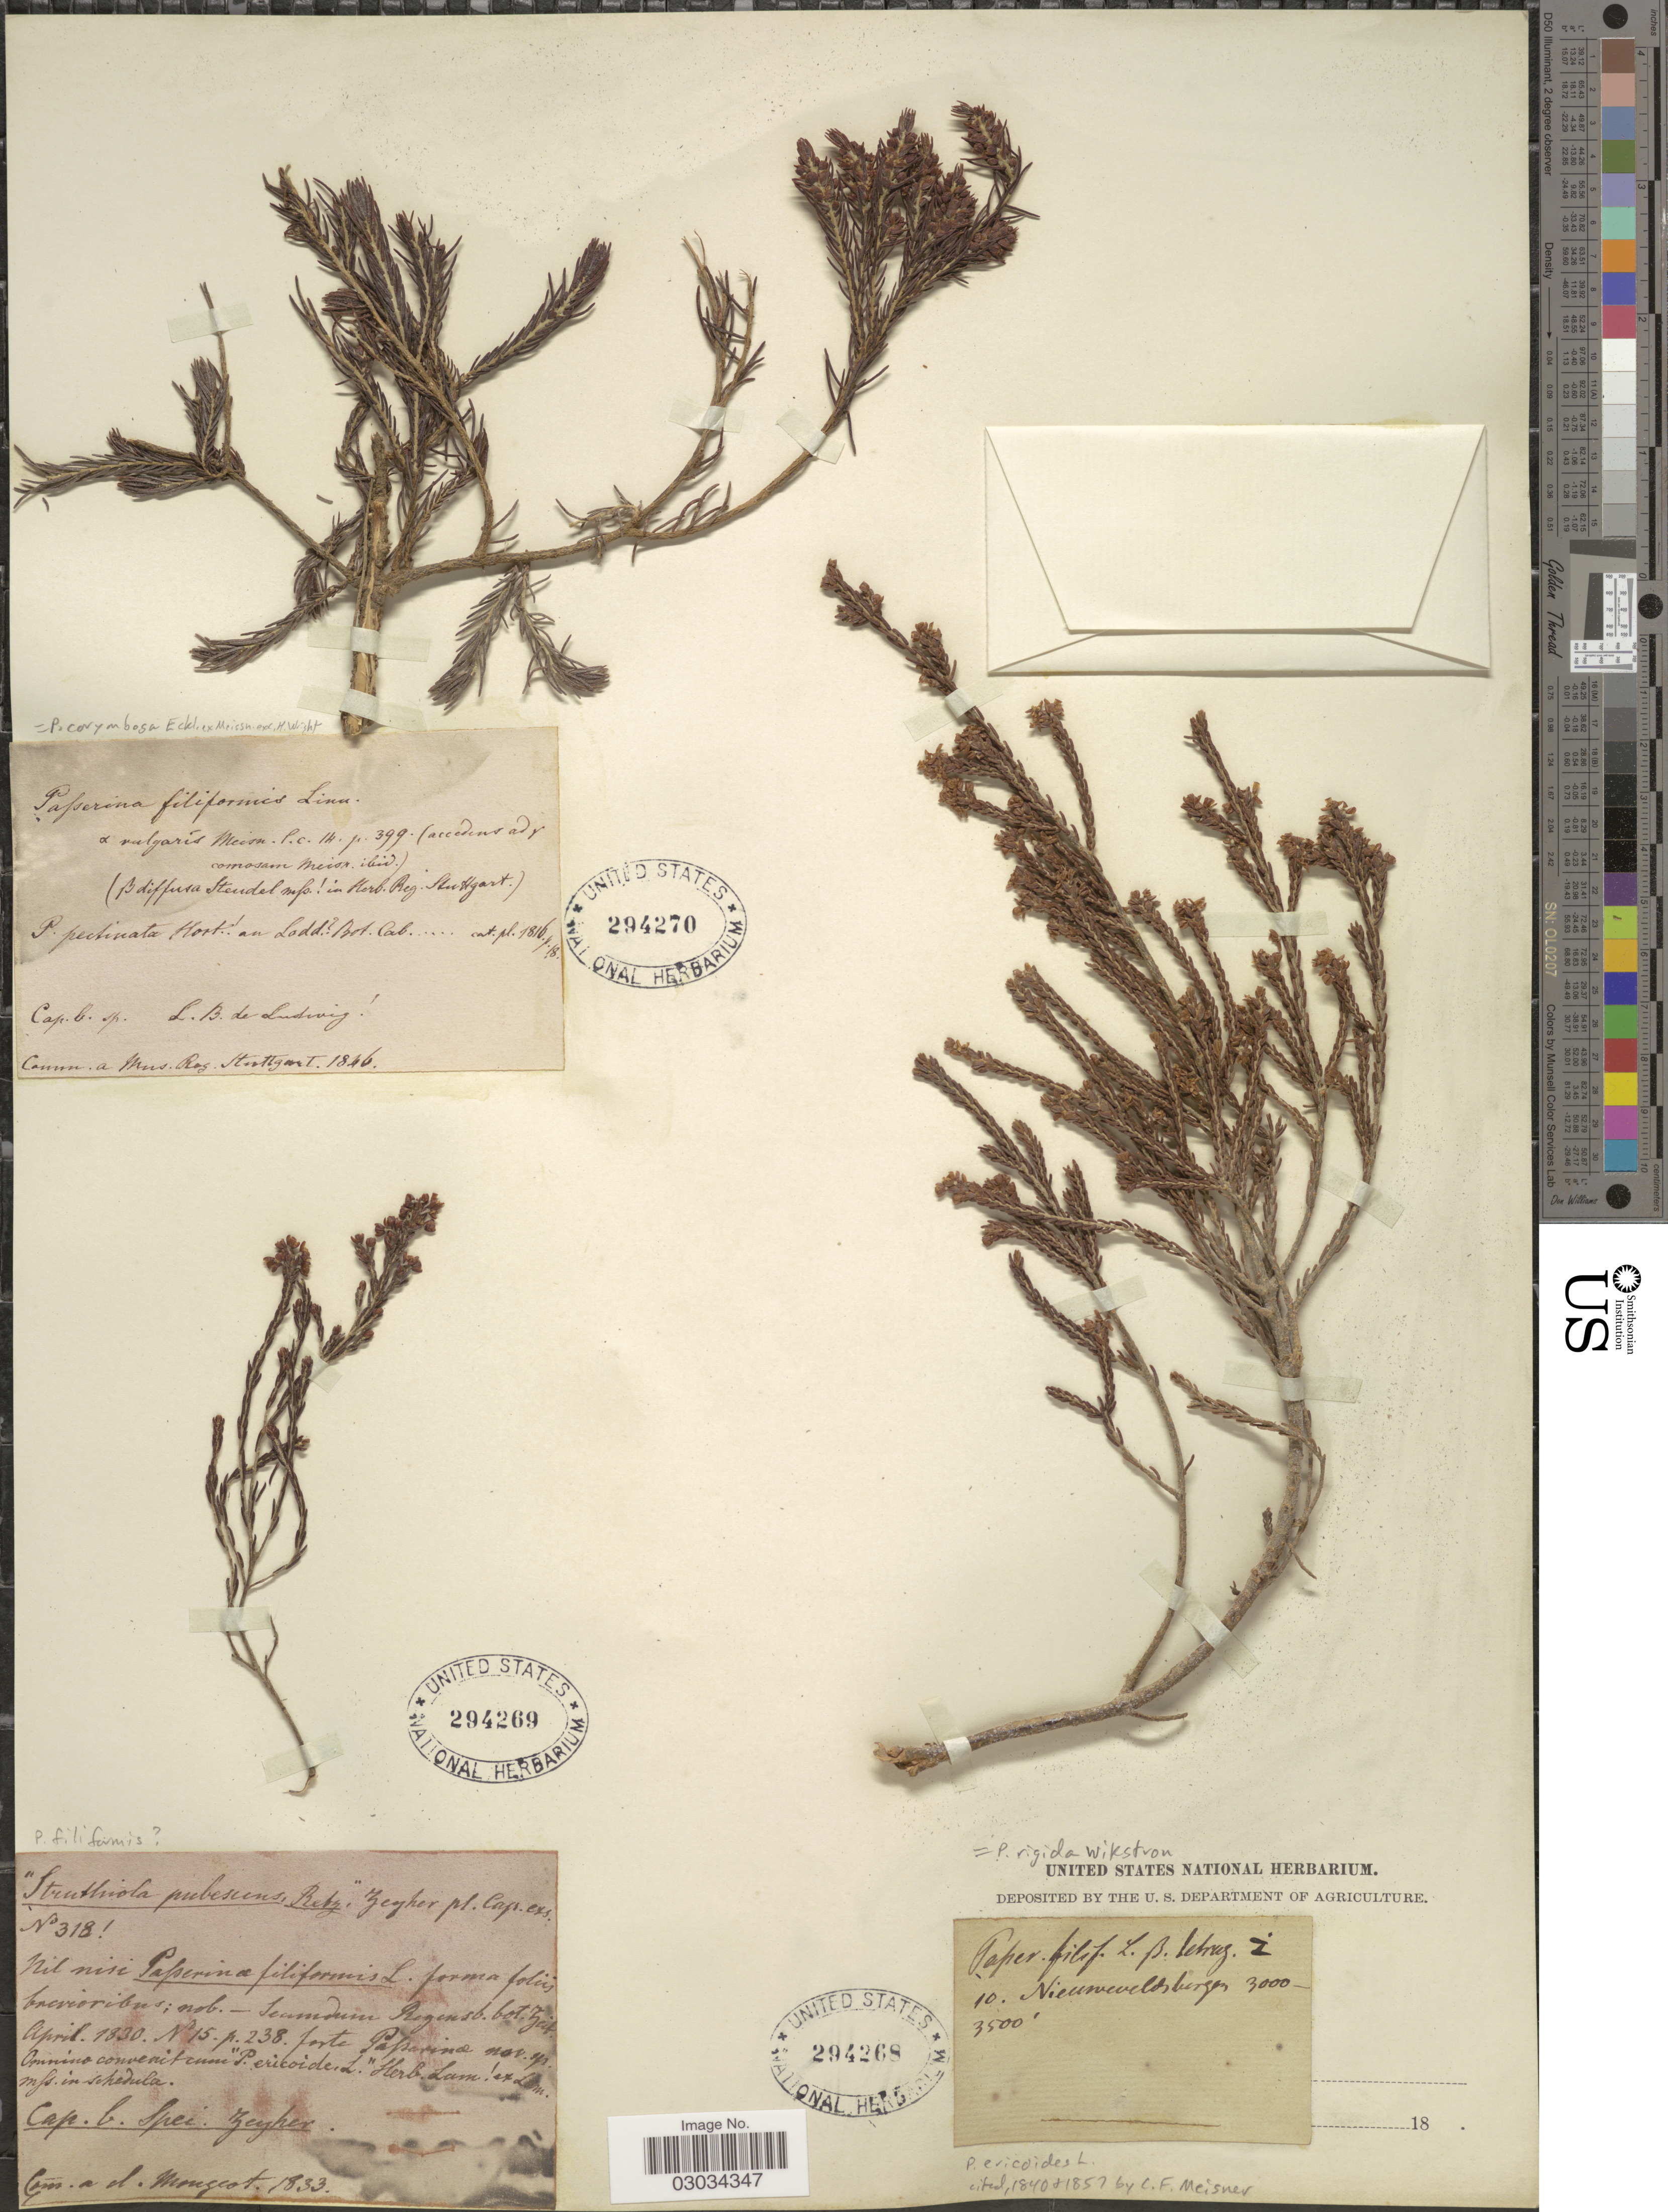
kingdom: Plantae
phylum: Tracheophyta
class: Magnoliopsida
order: Malvales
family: Thymelaeaceae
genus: Passerina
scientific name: Passerina filiformis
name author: L.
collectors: -. Zeyher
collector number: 3181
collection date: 1830-04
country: South Africa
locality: Cap. b. Spei.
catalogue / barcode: US 294269-2